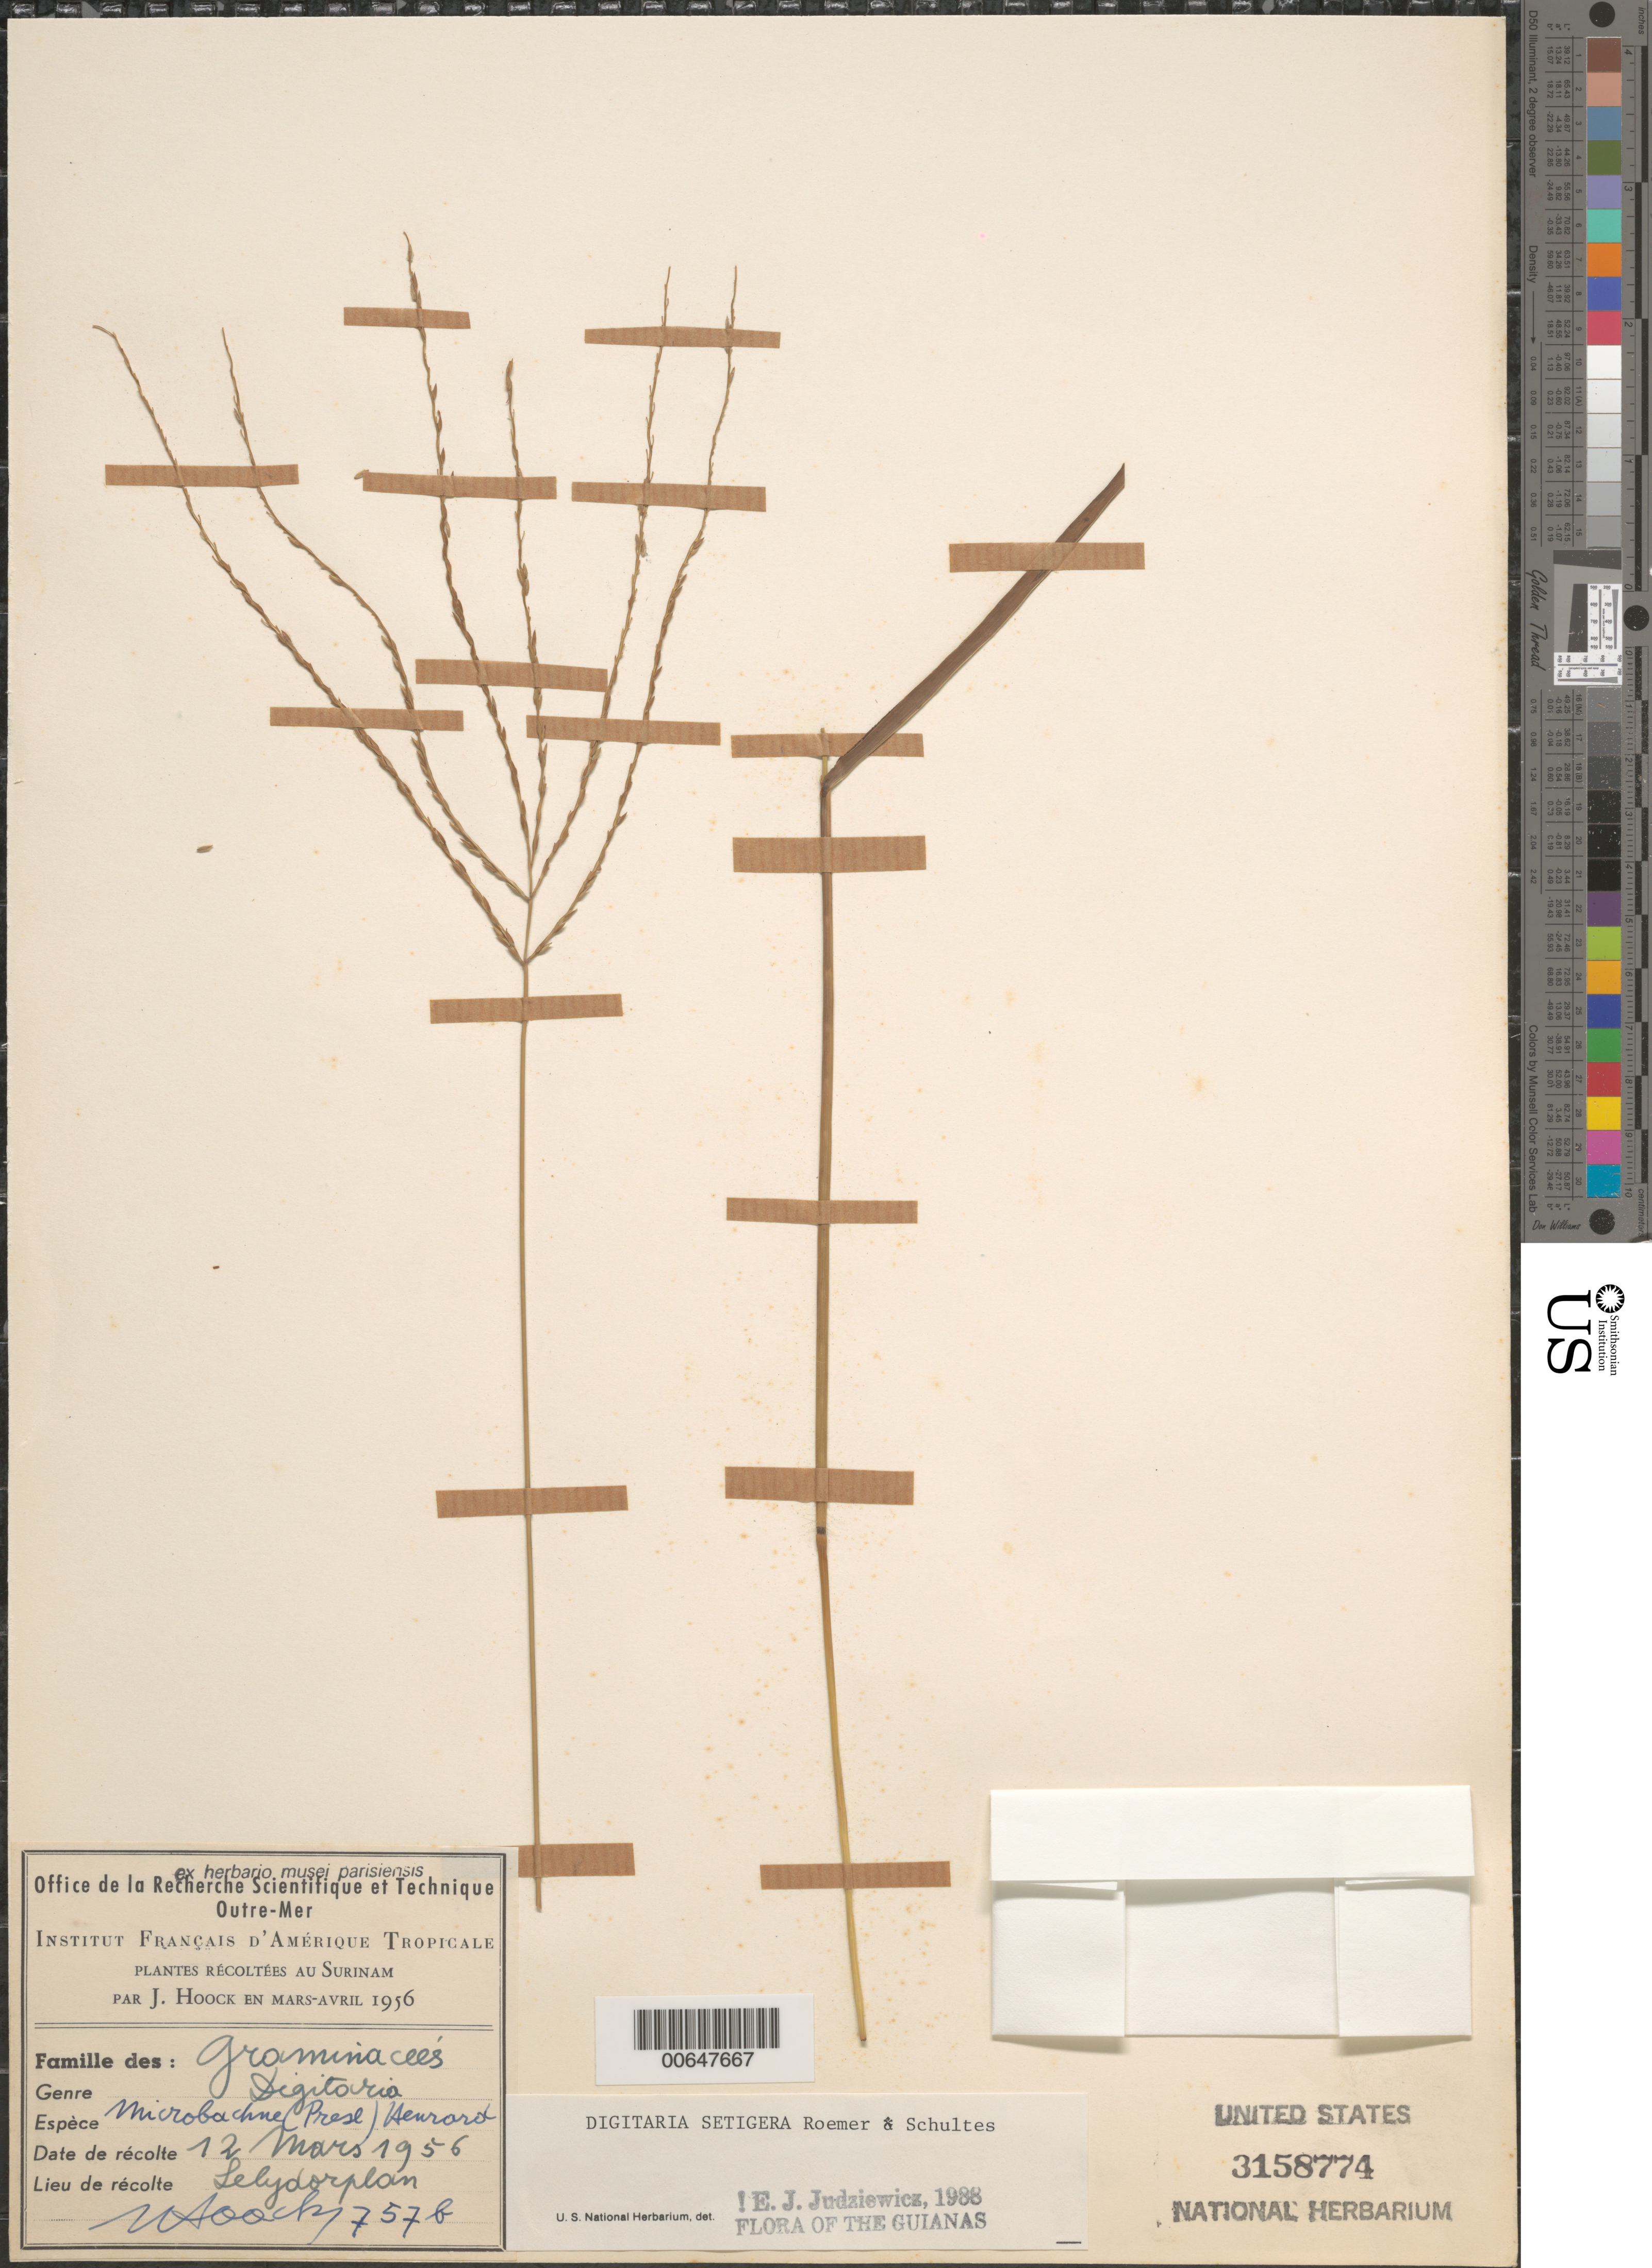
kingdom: Plantae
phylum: Tracheophyta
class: Liliopsida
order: Poales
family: Poaceae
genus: Digitaria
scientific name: Digitaria setigera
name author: Roth ex Roem. & Schult.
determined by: Judziewicz, E. J.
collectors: J. Hoock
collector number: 757 b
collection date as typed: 12-Mar-56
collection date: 1956-03-12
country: Suriname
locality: Lelydorplan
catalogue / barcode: US 3158774